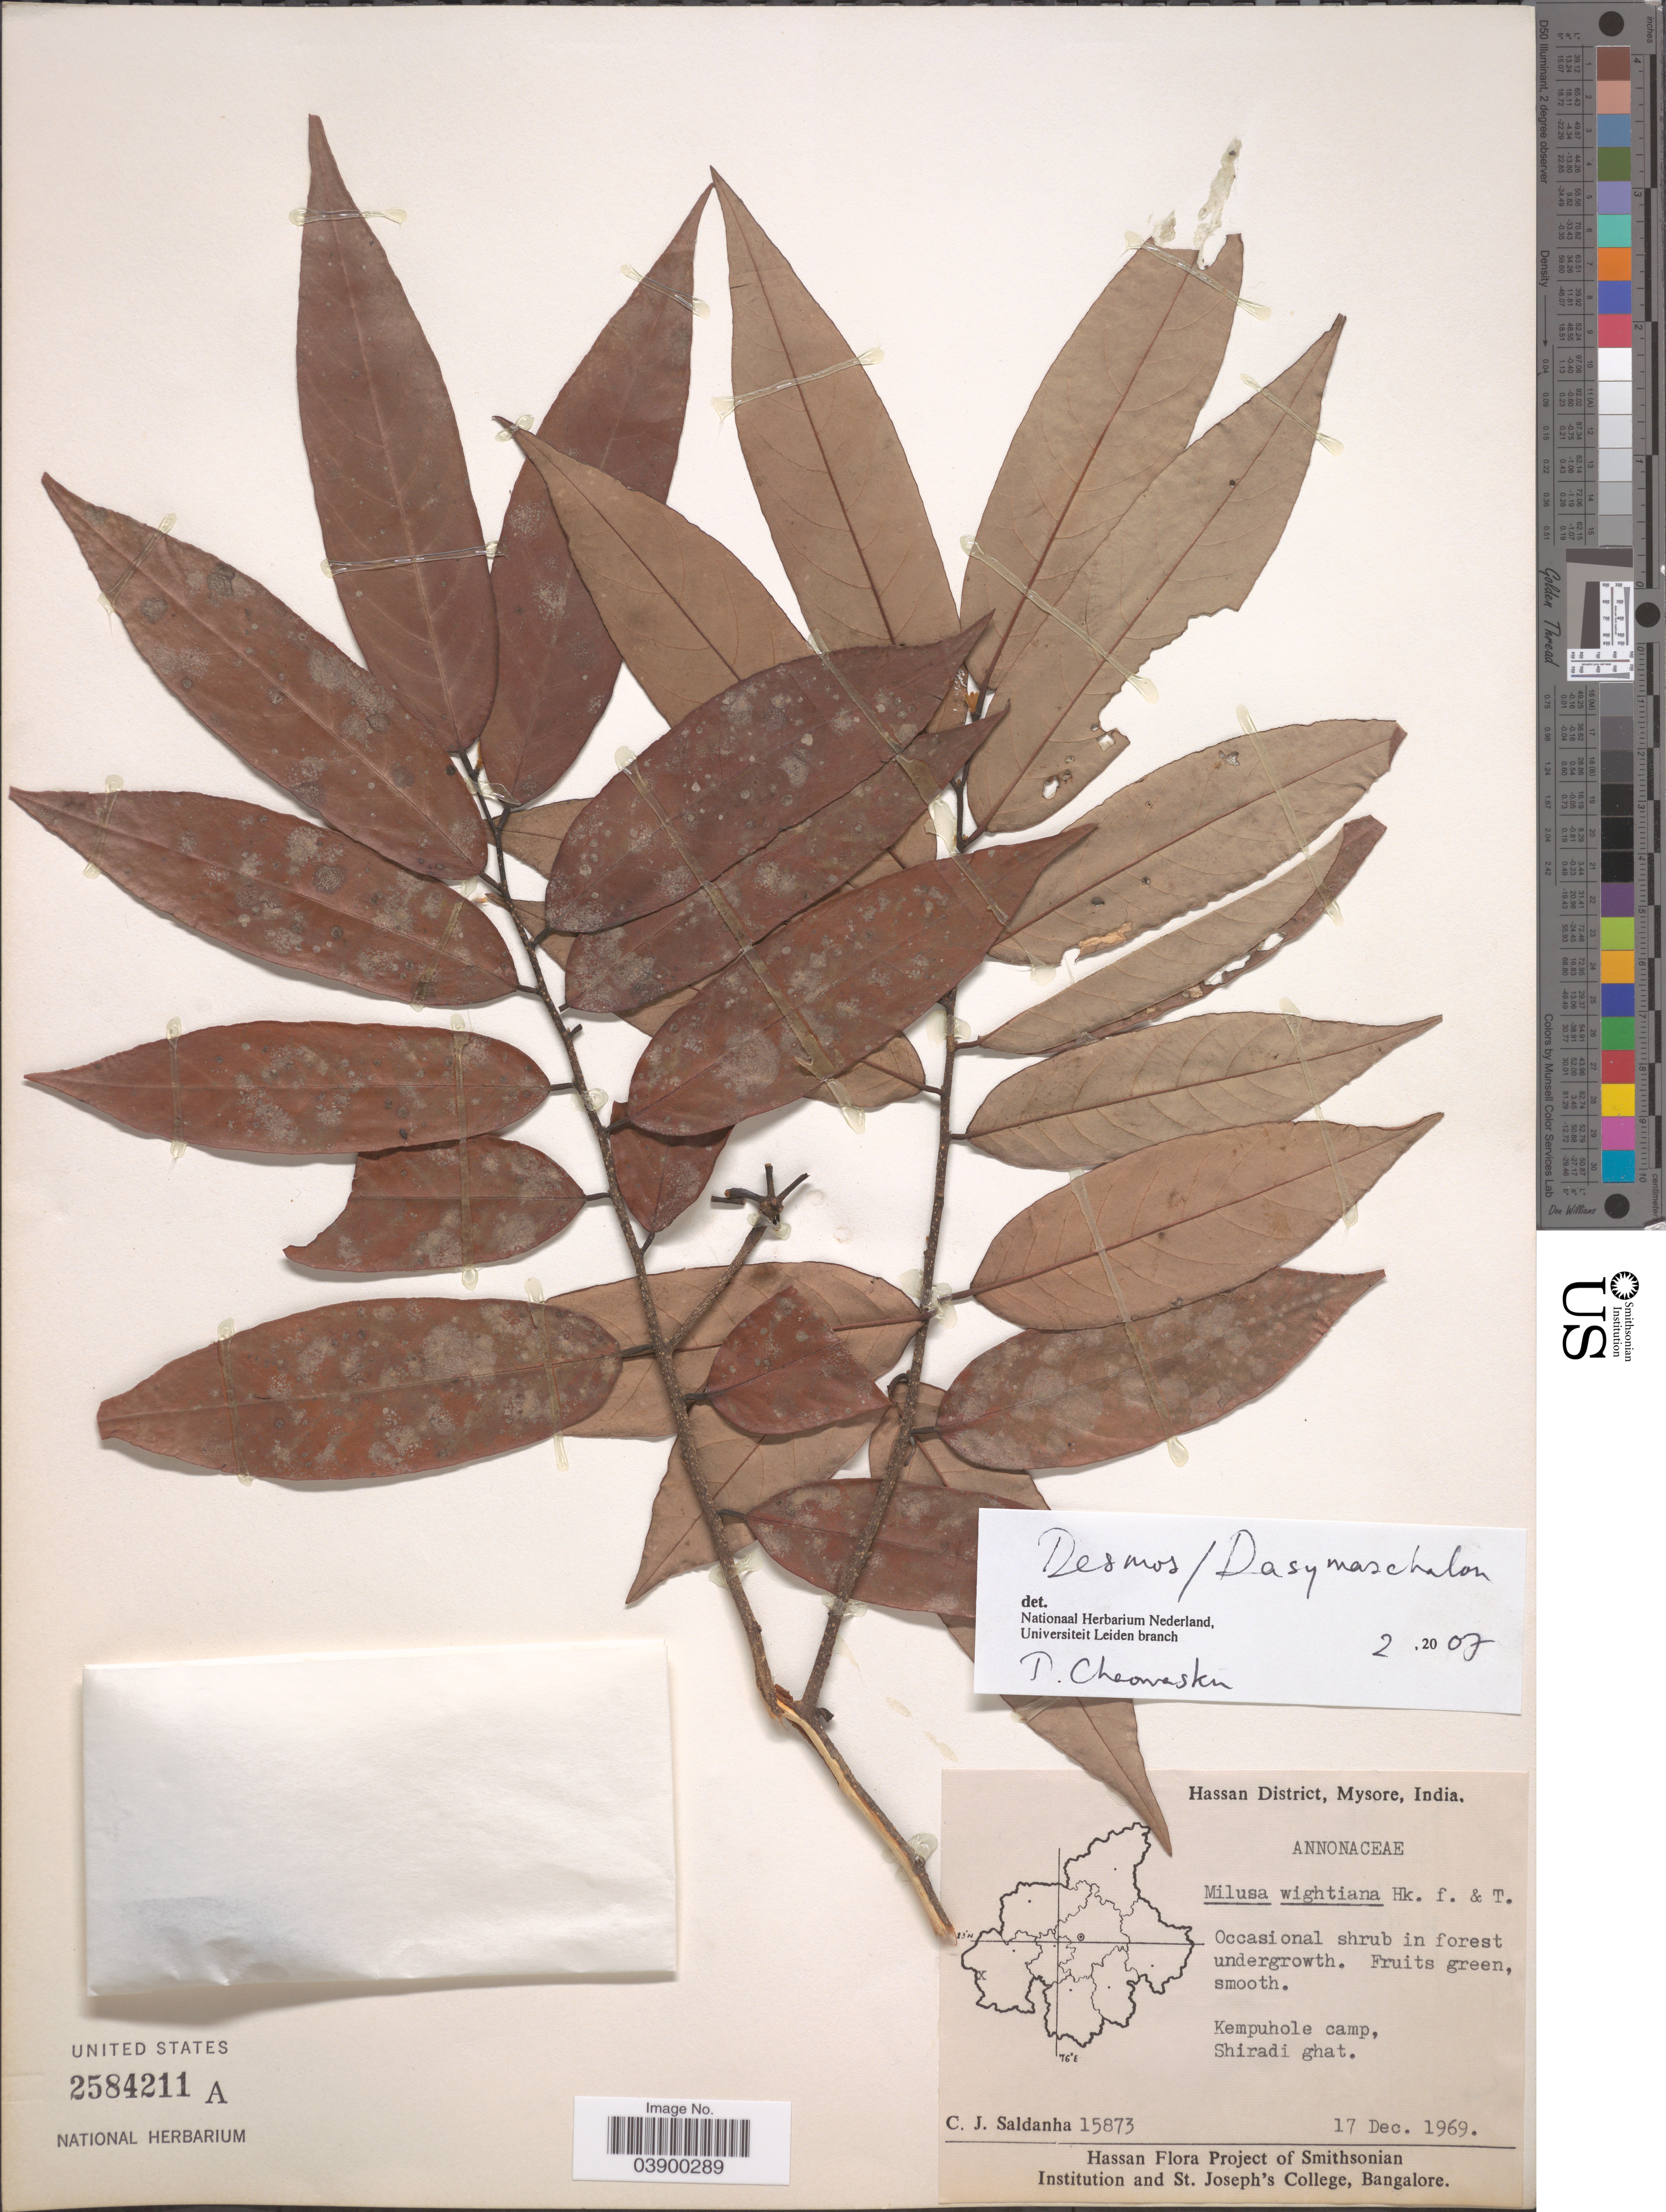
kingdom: Plantae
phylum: Tracheophyta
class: Magnoliopsida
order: Magnoliales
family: Annonaceae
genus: Desmos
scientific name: Desmos sp.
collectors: C. J. Saldanha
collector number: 15873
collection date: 1969-12-17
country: India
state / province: Karnataka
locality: Hassan District, Mysore. Kempuhole camp, Shiradi ghat.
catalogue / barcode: US 2584211A